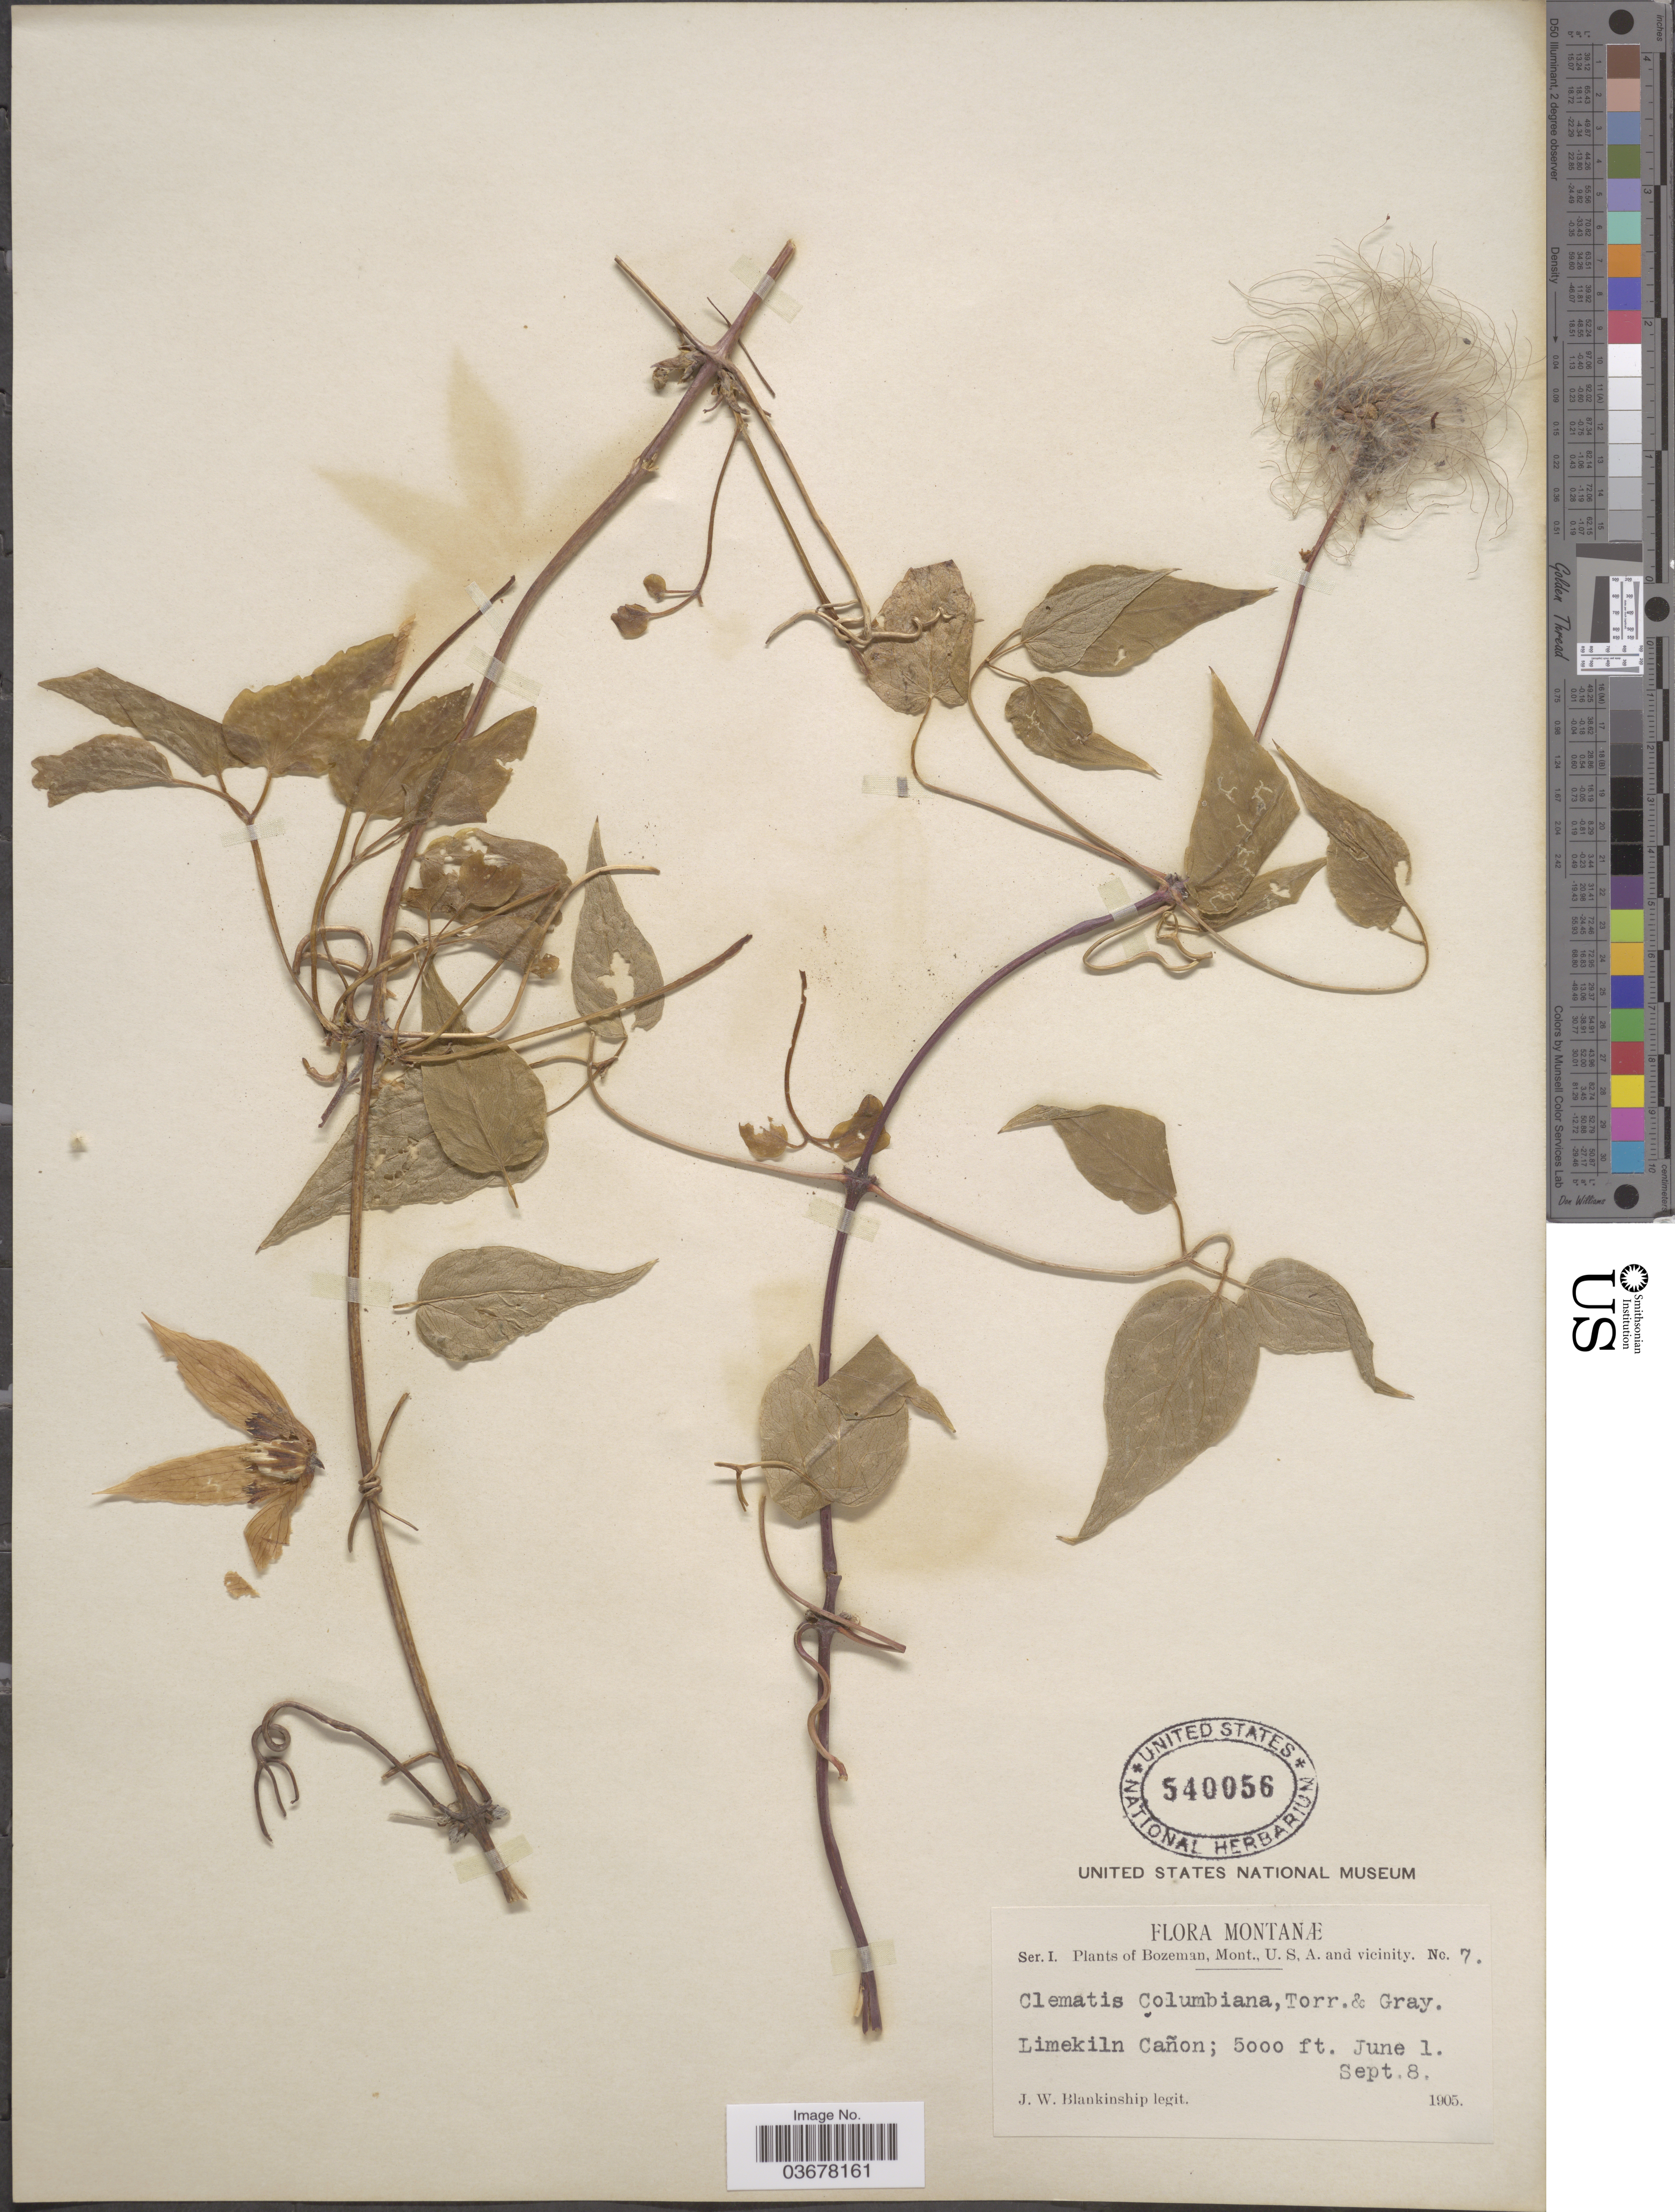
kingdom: Plantae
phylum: Tracheophyta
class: Magnoliopsida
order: Ranunculales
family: Ranunculaceae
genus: Clematis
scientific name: Clematis columbiana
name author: (Nutt.) Torr. & A. Gray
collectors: J. W. Blankinship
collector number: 7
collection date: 1905-06-01/1905-09-08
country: United States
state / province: Montana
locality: Bozeman, Mont., U. S, A. and vicinity. Limekiln Cañon.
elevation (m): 1524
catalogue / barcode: US 540056